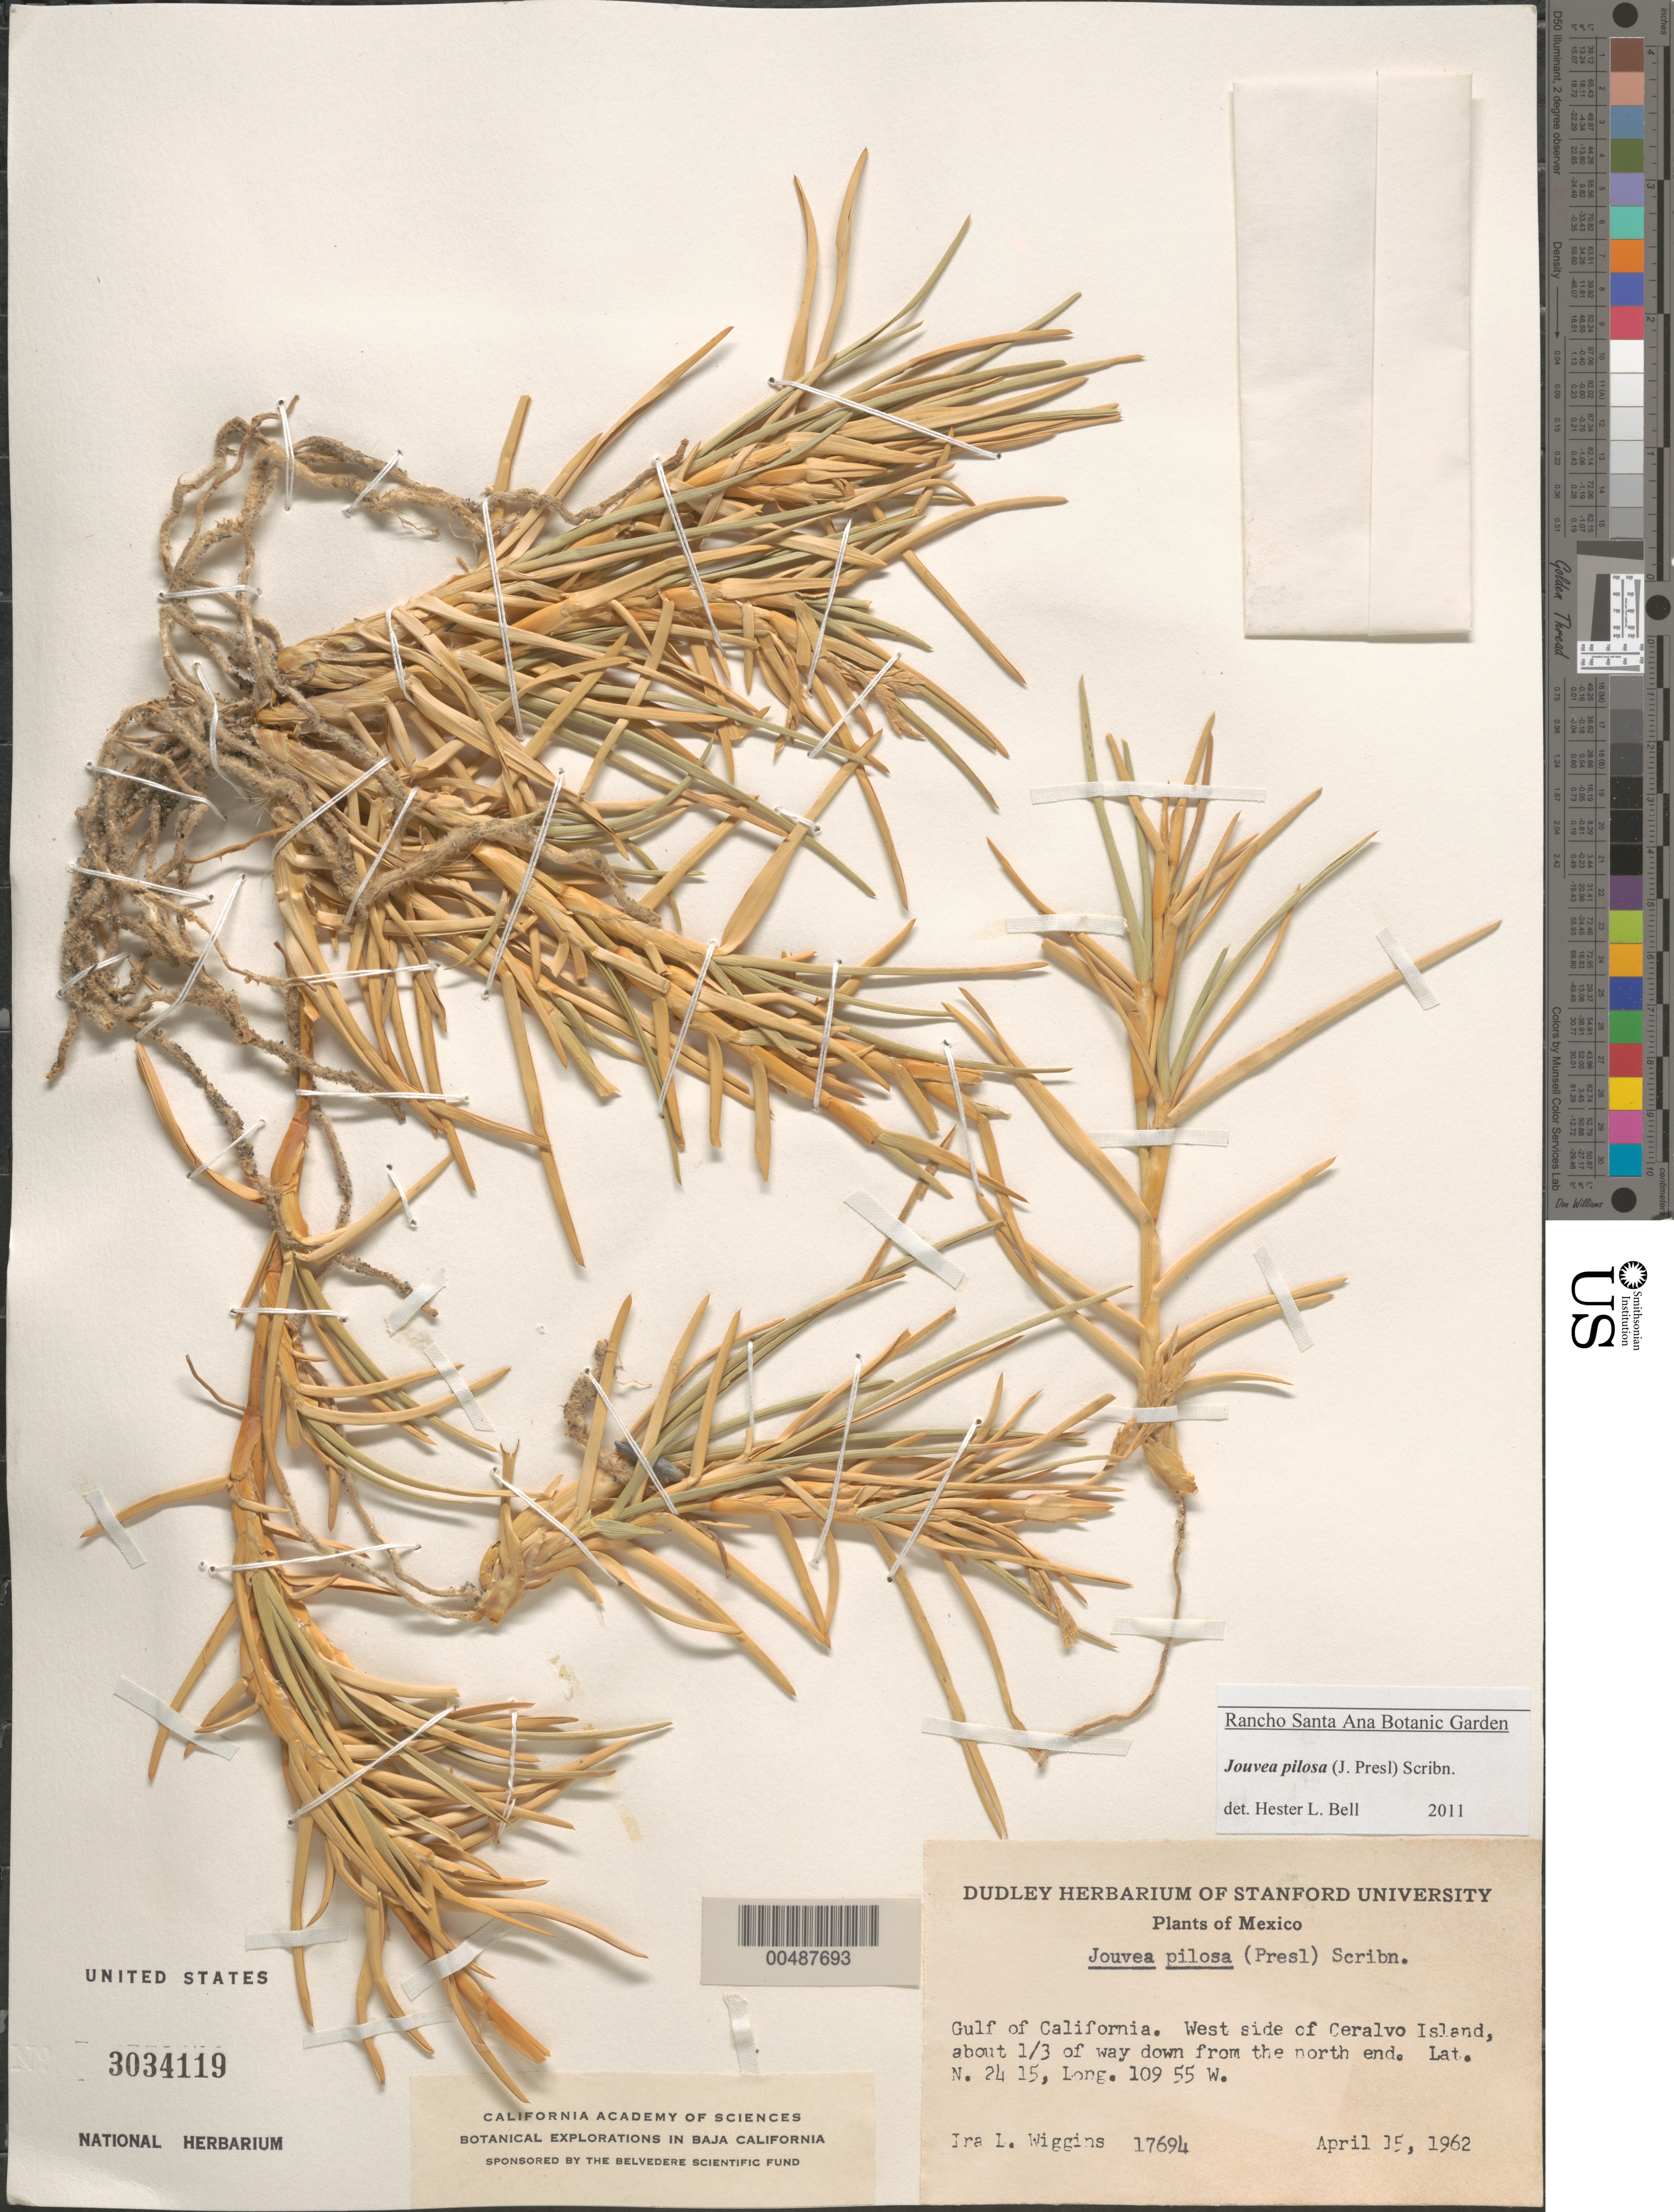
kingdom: Plantae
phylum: Tracheophyta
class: Liliopsida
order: Poales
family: Poaceae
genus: Jouvea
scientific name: Jouvea pilosa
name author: (J. Presl) Scribn.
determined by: Bell, H. L.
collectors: I. L. Wiggins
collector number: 17694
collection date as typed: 15 Apr 1962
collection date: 1962-04-15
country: Mexico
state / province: Baja California Sur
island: Cerralvo Island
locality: Gulf of California, W side of island, about 1/3 of way down from the N end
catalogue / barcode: US 3034119